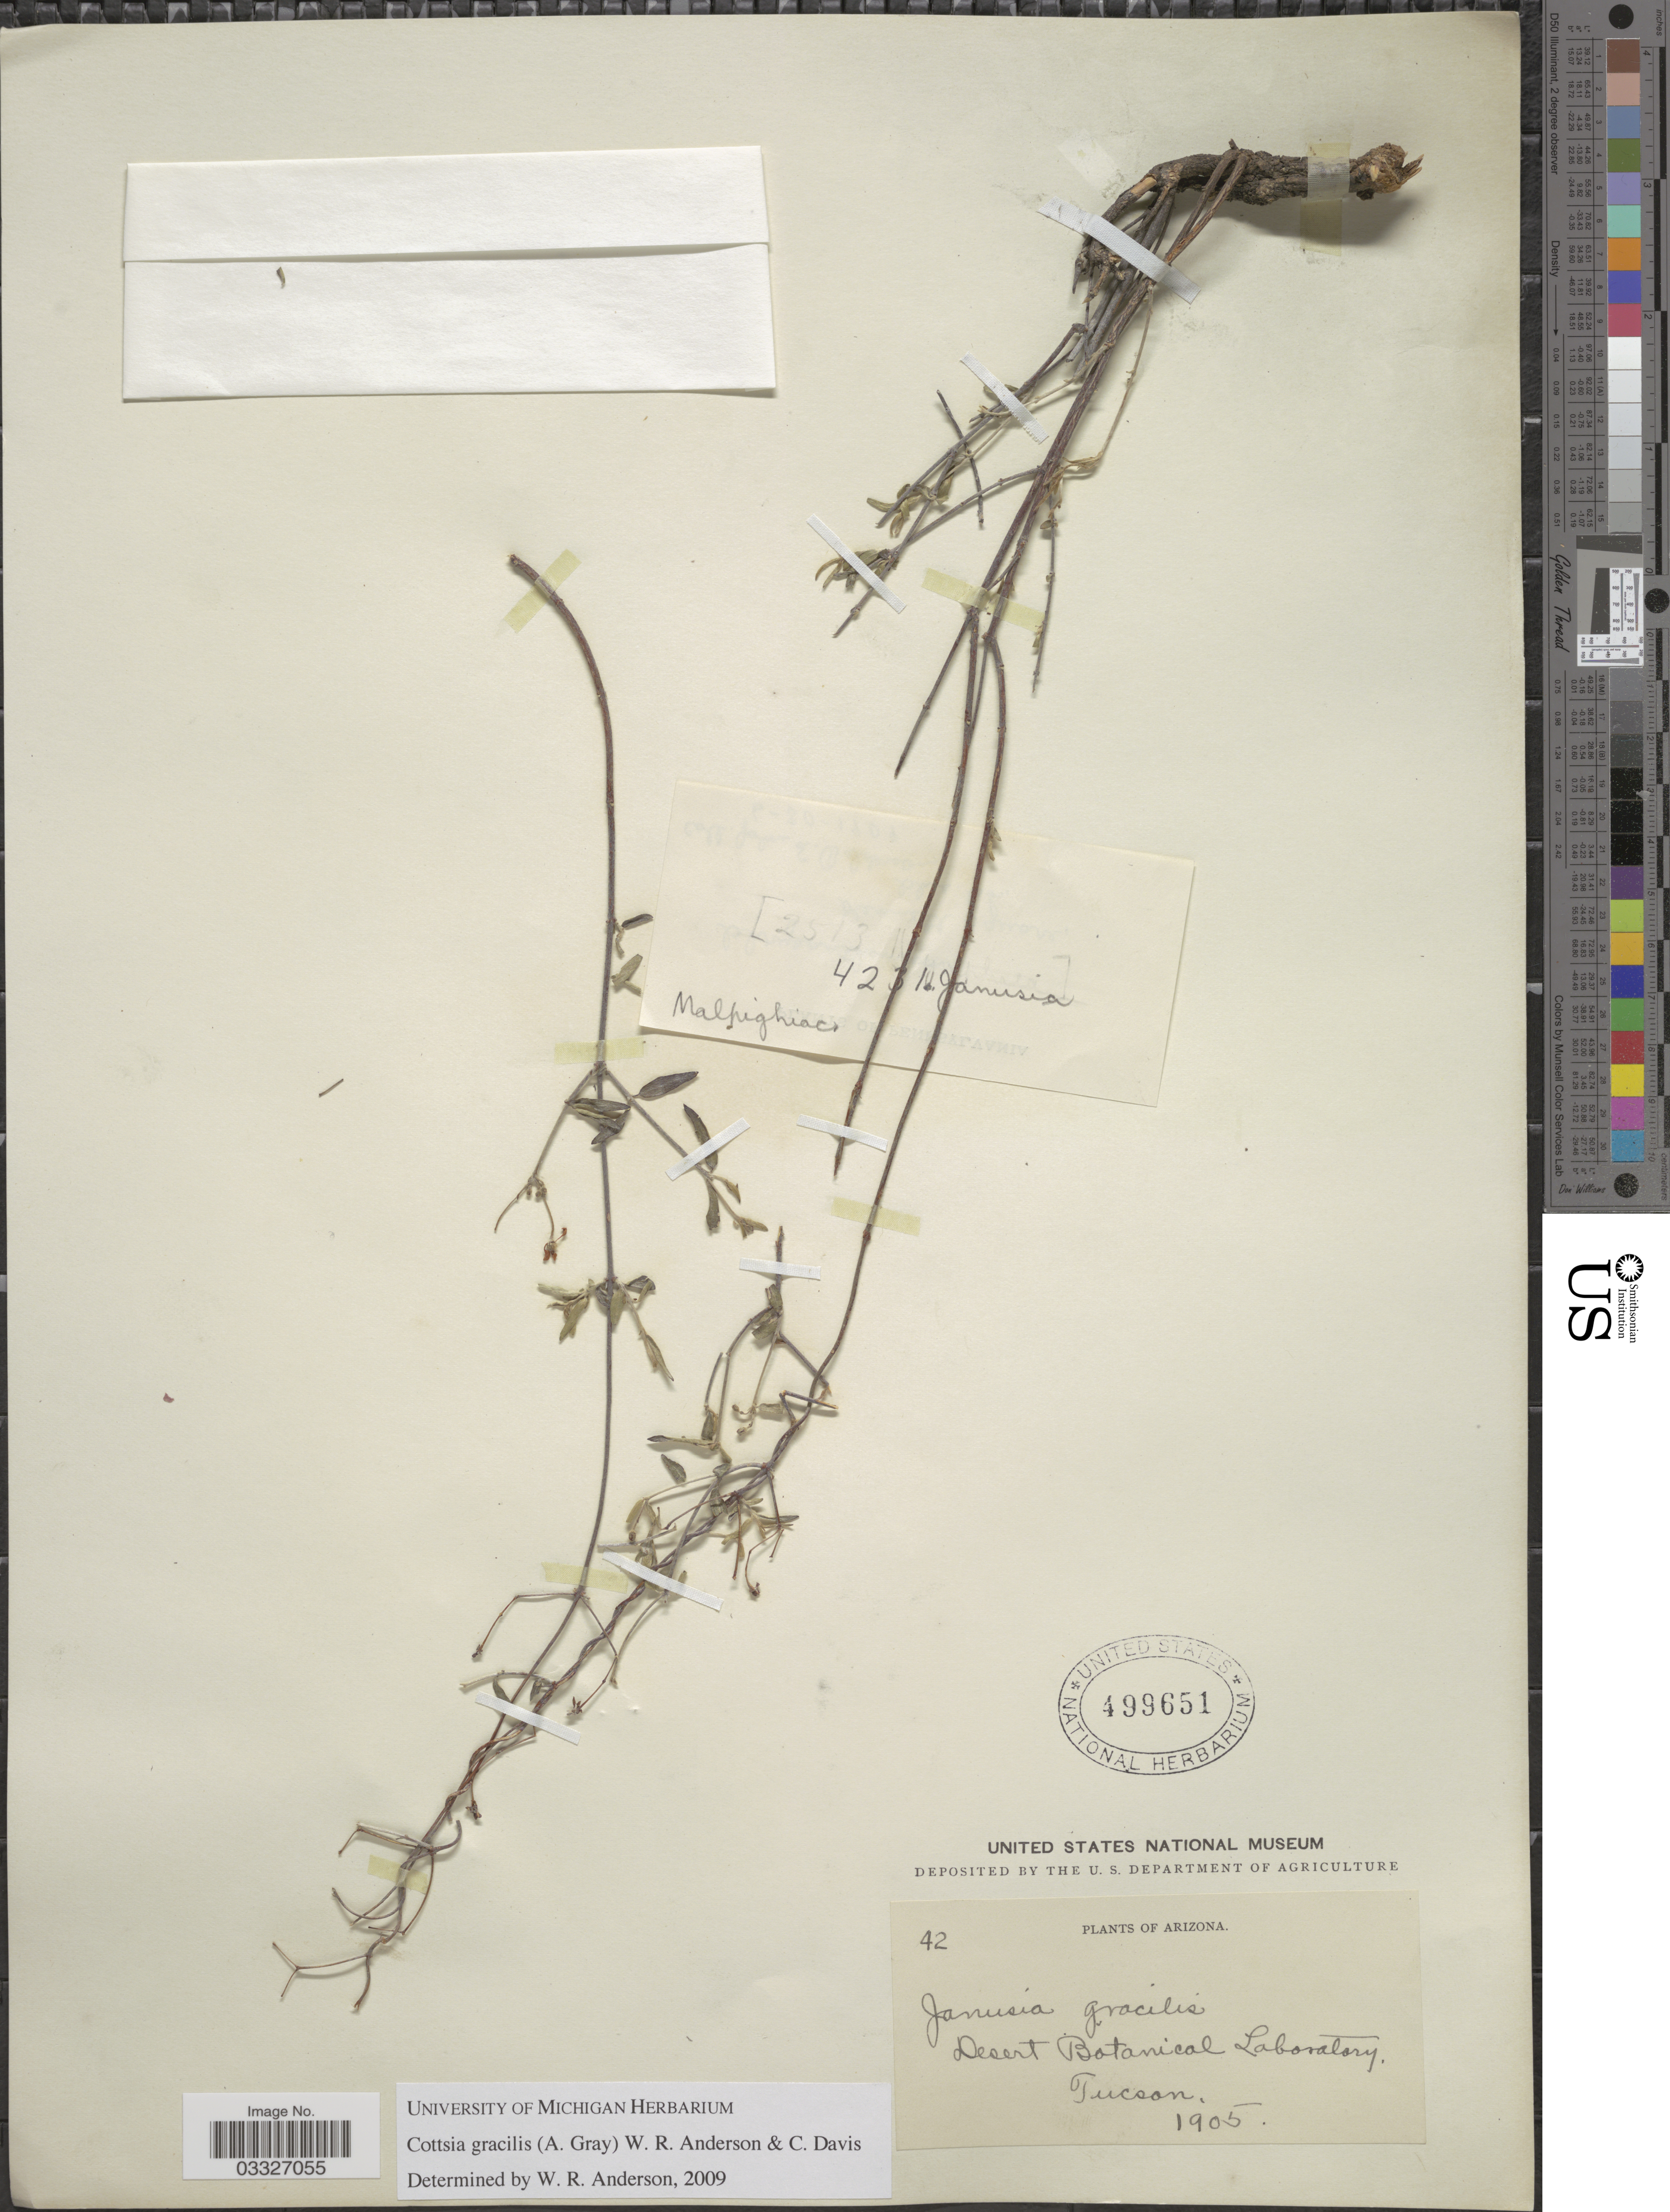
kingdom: Plantae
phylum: Tracheophyta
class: Magnoliopsida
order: Malpighiales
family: Malpighiaceae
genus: Cottsia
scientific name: Cottsia gracilis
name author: (A. Gray) W.R. Anderson & C. Davis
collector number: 42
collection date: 1905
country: United States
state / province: Arizona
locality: Desert Botanical Laboratory, Tucson.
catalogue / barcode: US 499651